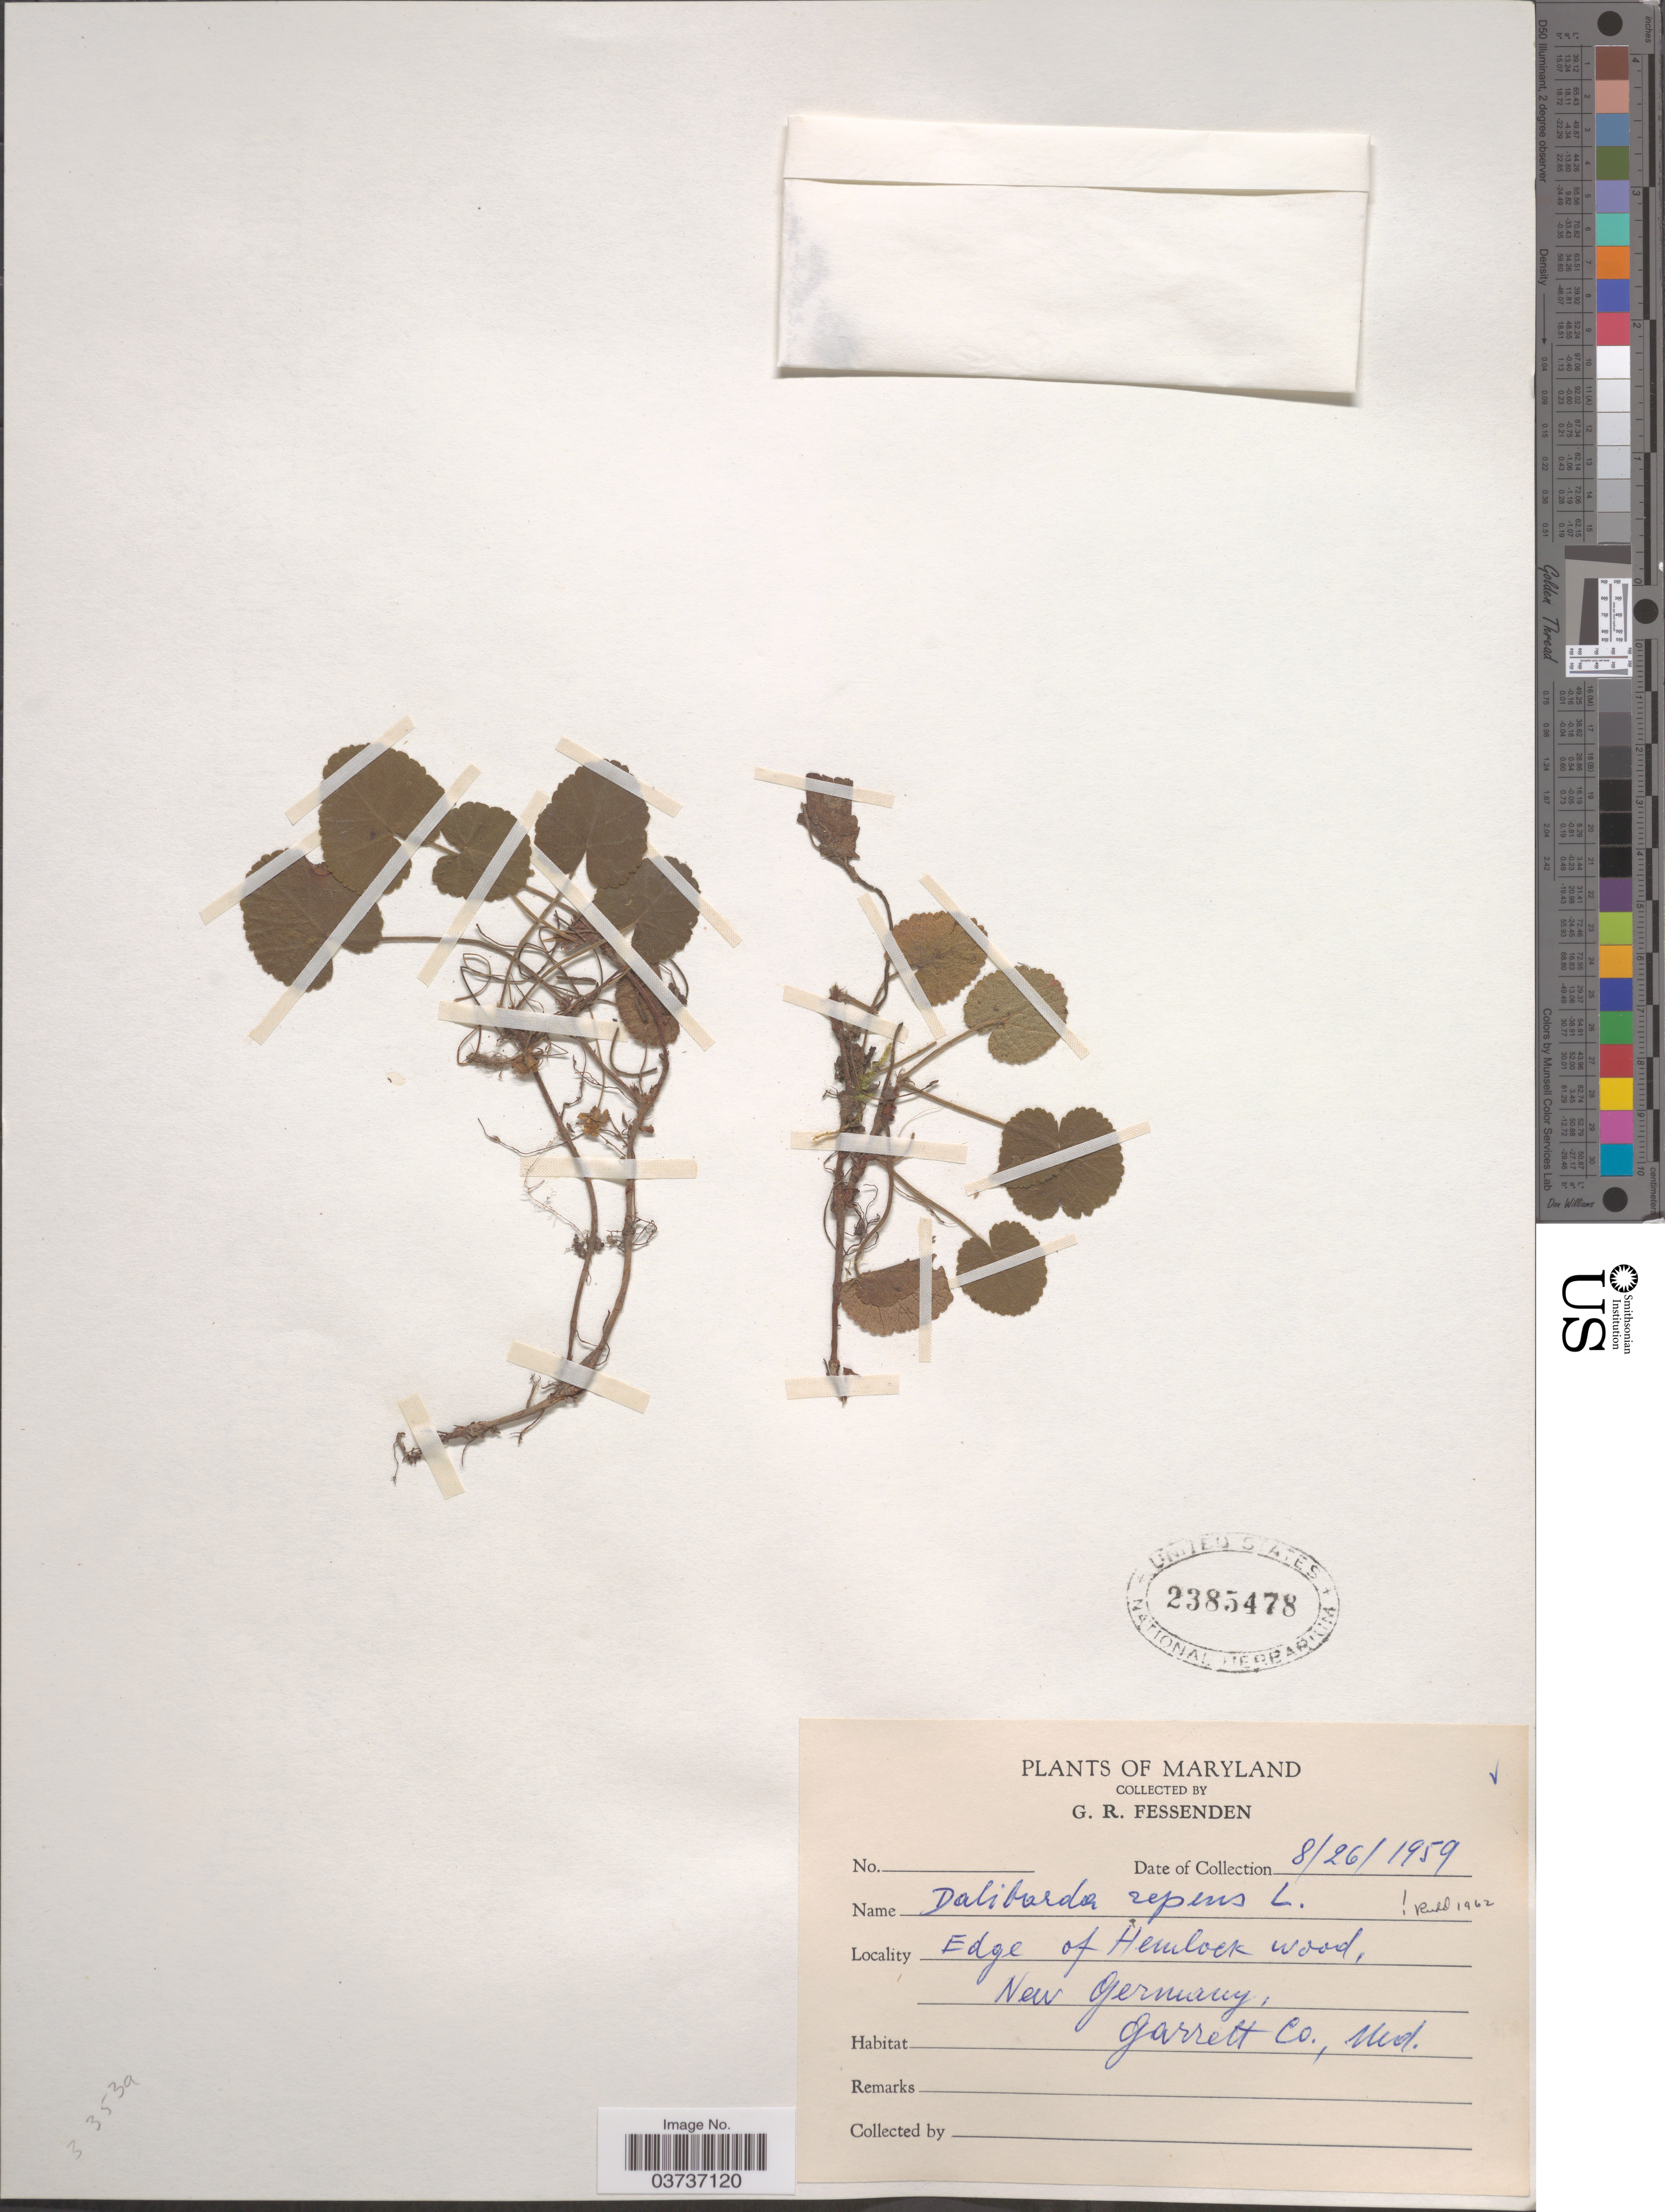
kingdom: Plantae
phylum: Tracheophyta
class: Magnoliopsida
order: Rosales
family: Rosaceae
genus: Dalibarda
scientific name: Dalibarda repens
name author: L.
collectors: G. Fessenden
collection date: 1959-08-26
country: United States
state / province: Maryland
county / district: Garrett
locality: Edge of Hemlock wood, New Germany, Garrett Co.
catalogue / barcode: US 2385478